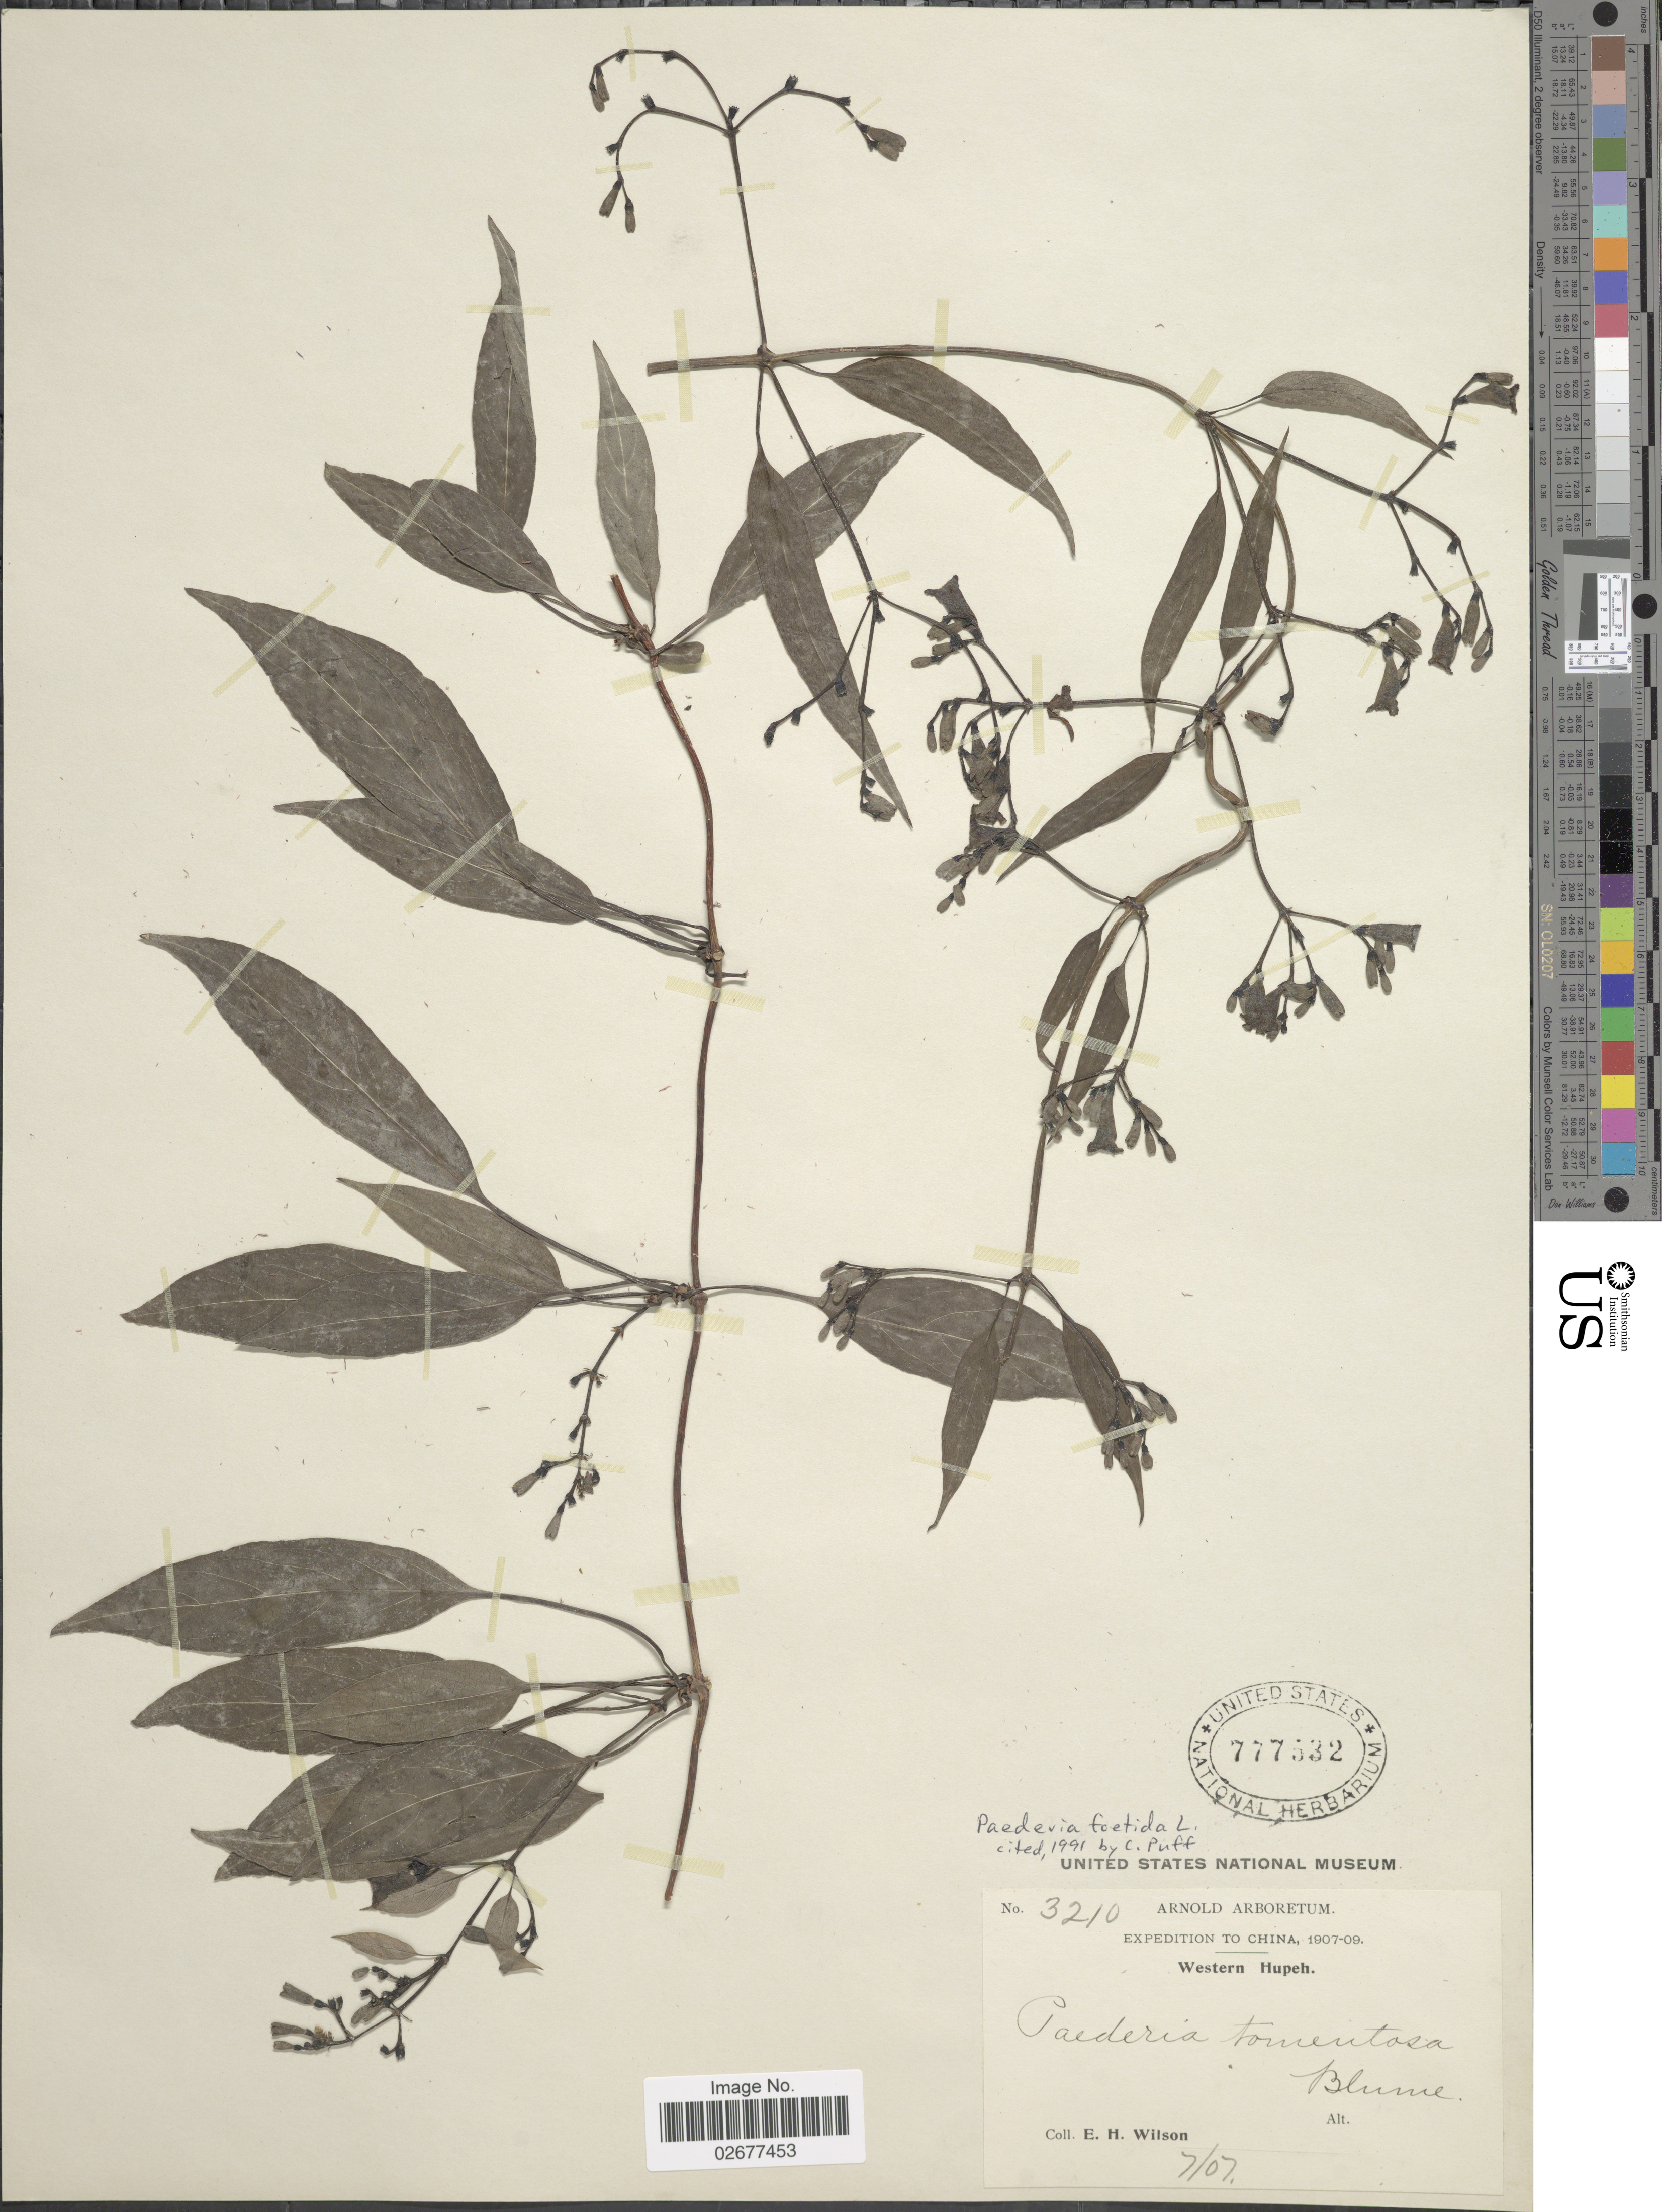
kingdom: Plantae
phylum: Tracheophyta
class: Magnoliopsida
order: Gentianales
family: Rubiaceae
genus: Paederia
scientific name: Paederia foetida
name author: L.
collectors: E. Wilson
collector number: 3210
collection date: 1907-07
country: China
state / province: Hubei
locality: Western Hupeh.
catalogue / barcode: US 777532